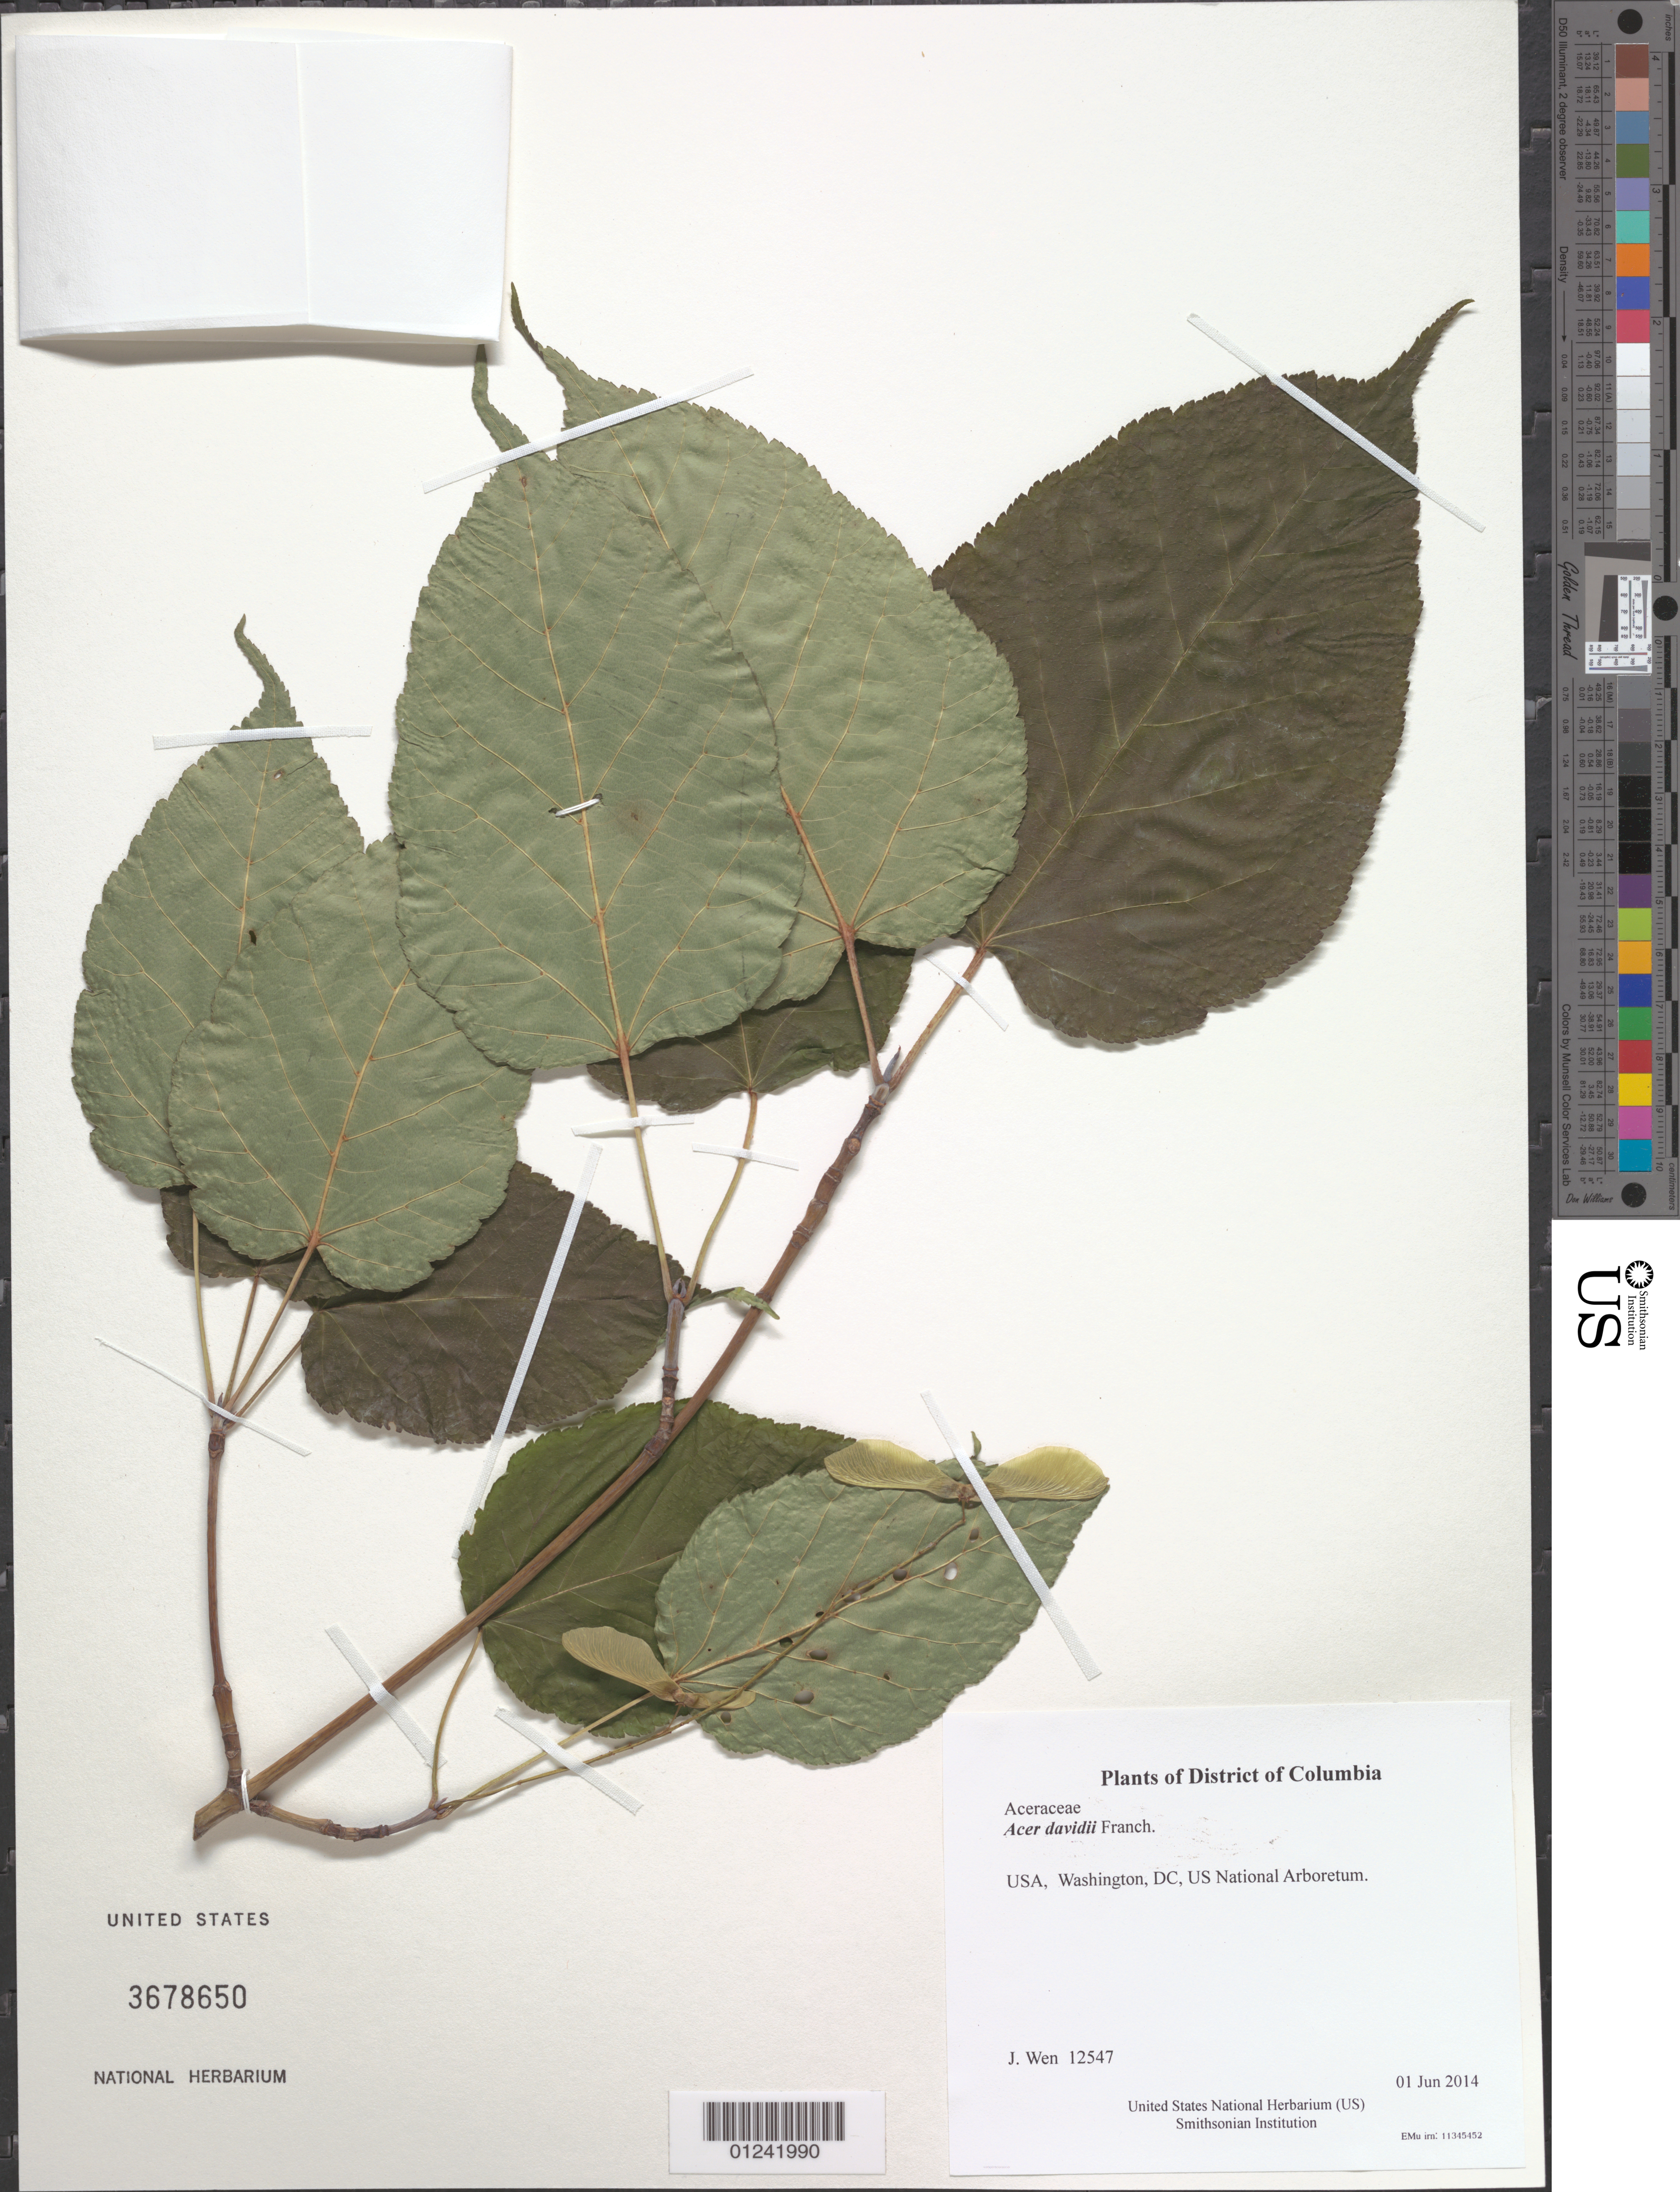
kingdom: Plantae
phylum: Tracheophyta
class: Magnoliopsida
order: Sapindales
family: Sapindaceae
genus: Acer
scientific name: Acer davidii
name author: Franch.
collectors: J. Wen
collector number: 12547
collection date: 2014-06-01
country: United States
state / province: District of Columbia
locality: US National Arboretum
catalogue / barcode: US 3678650